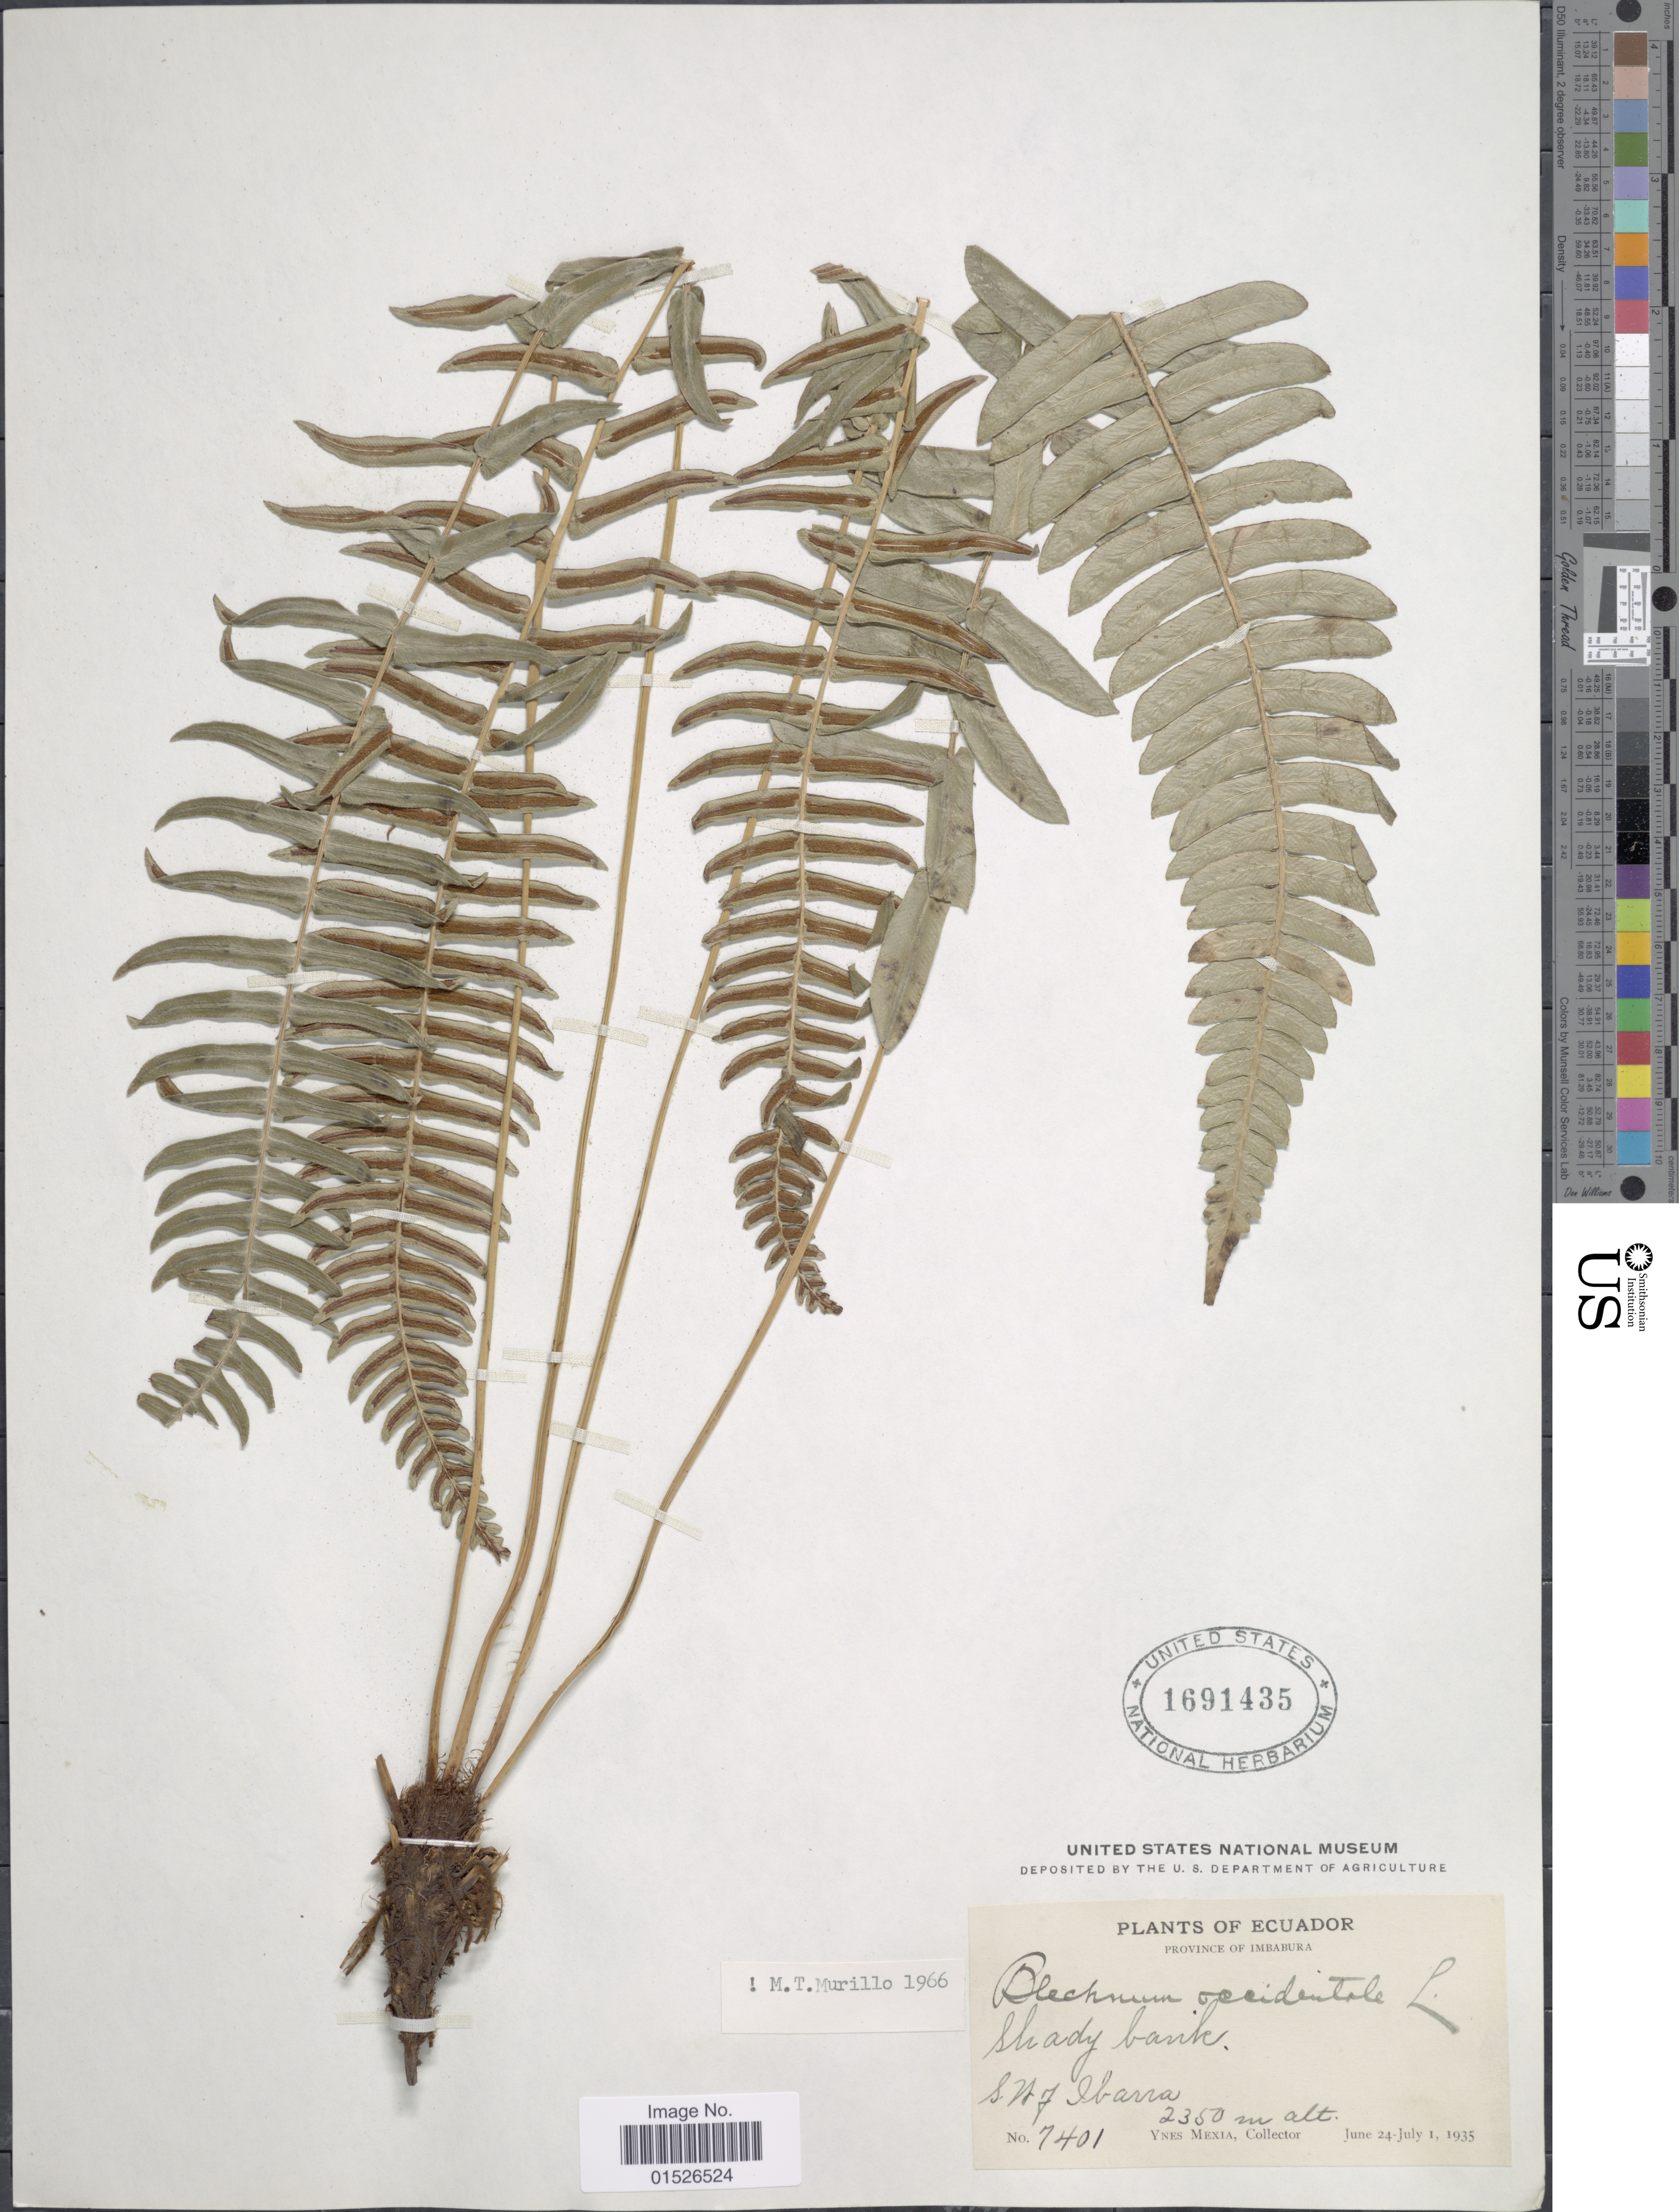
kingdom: Plantae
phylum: Tracheophyta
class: Polypodiopsida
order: Polypodiales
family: Blechnaceae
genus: Blechnum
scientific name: Blechnum occidentale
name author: L.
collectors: Y. Mexia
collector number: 7401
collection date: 1935-06-24/1935-07-01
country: Ecuador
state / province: Imbabura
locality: Ecuador, Imbabura S.W. of Ibarra.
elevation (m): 2350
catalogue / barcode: US 1691435